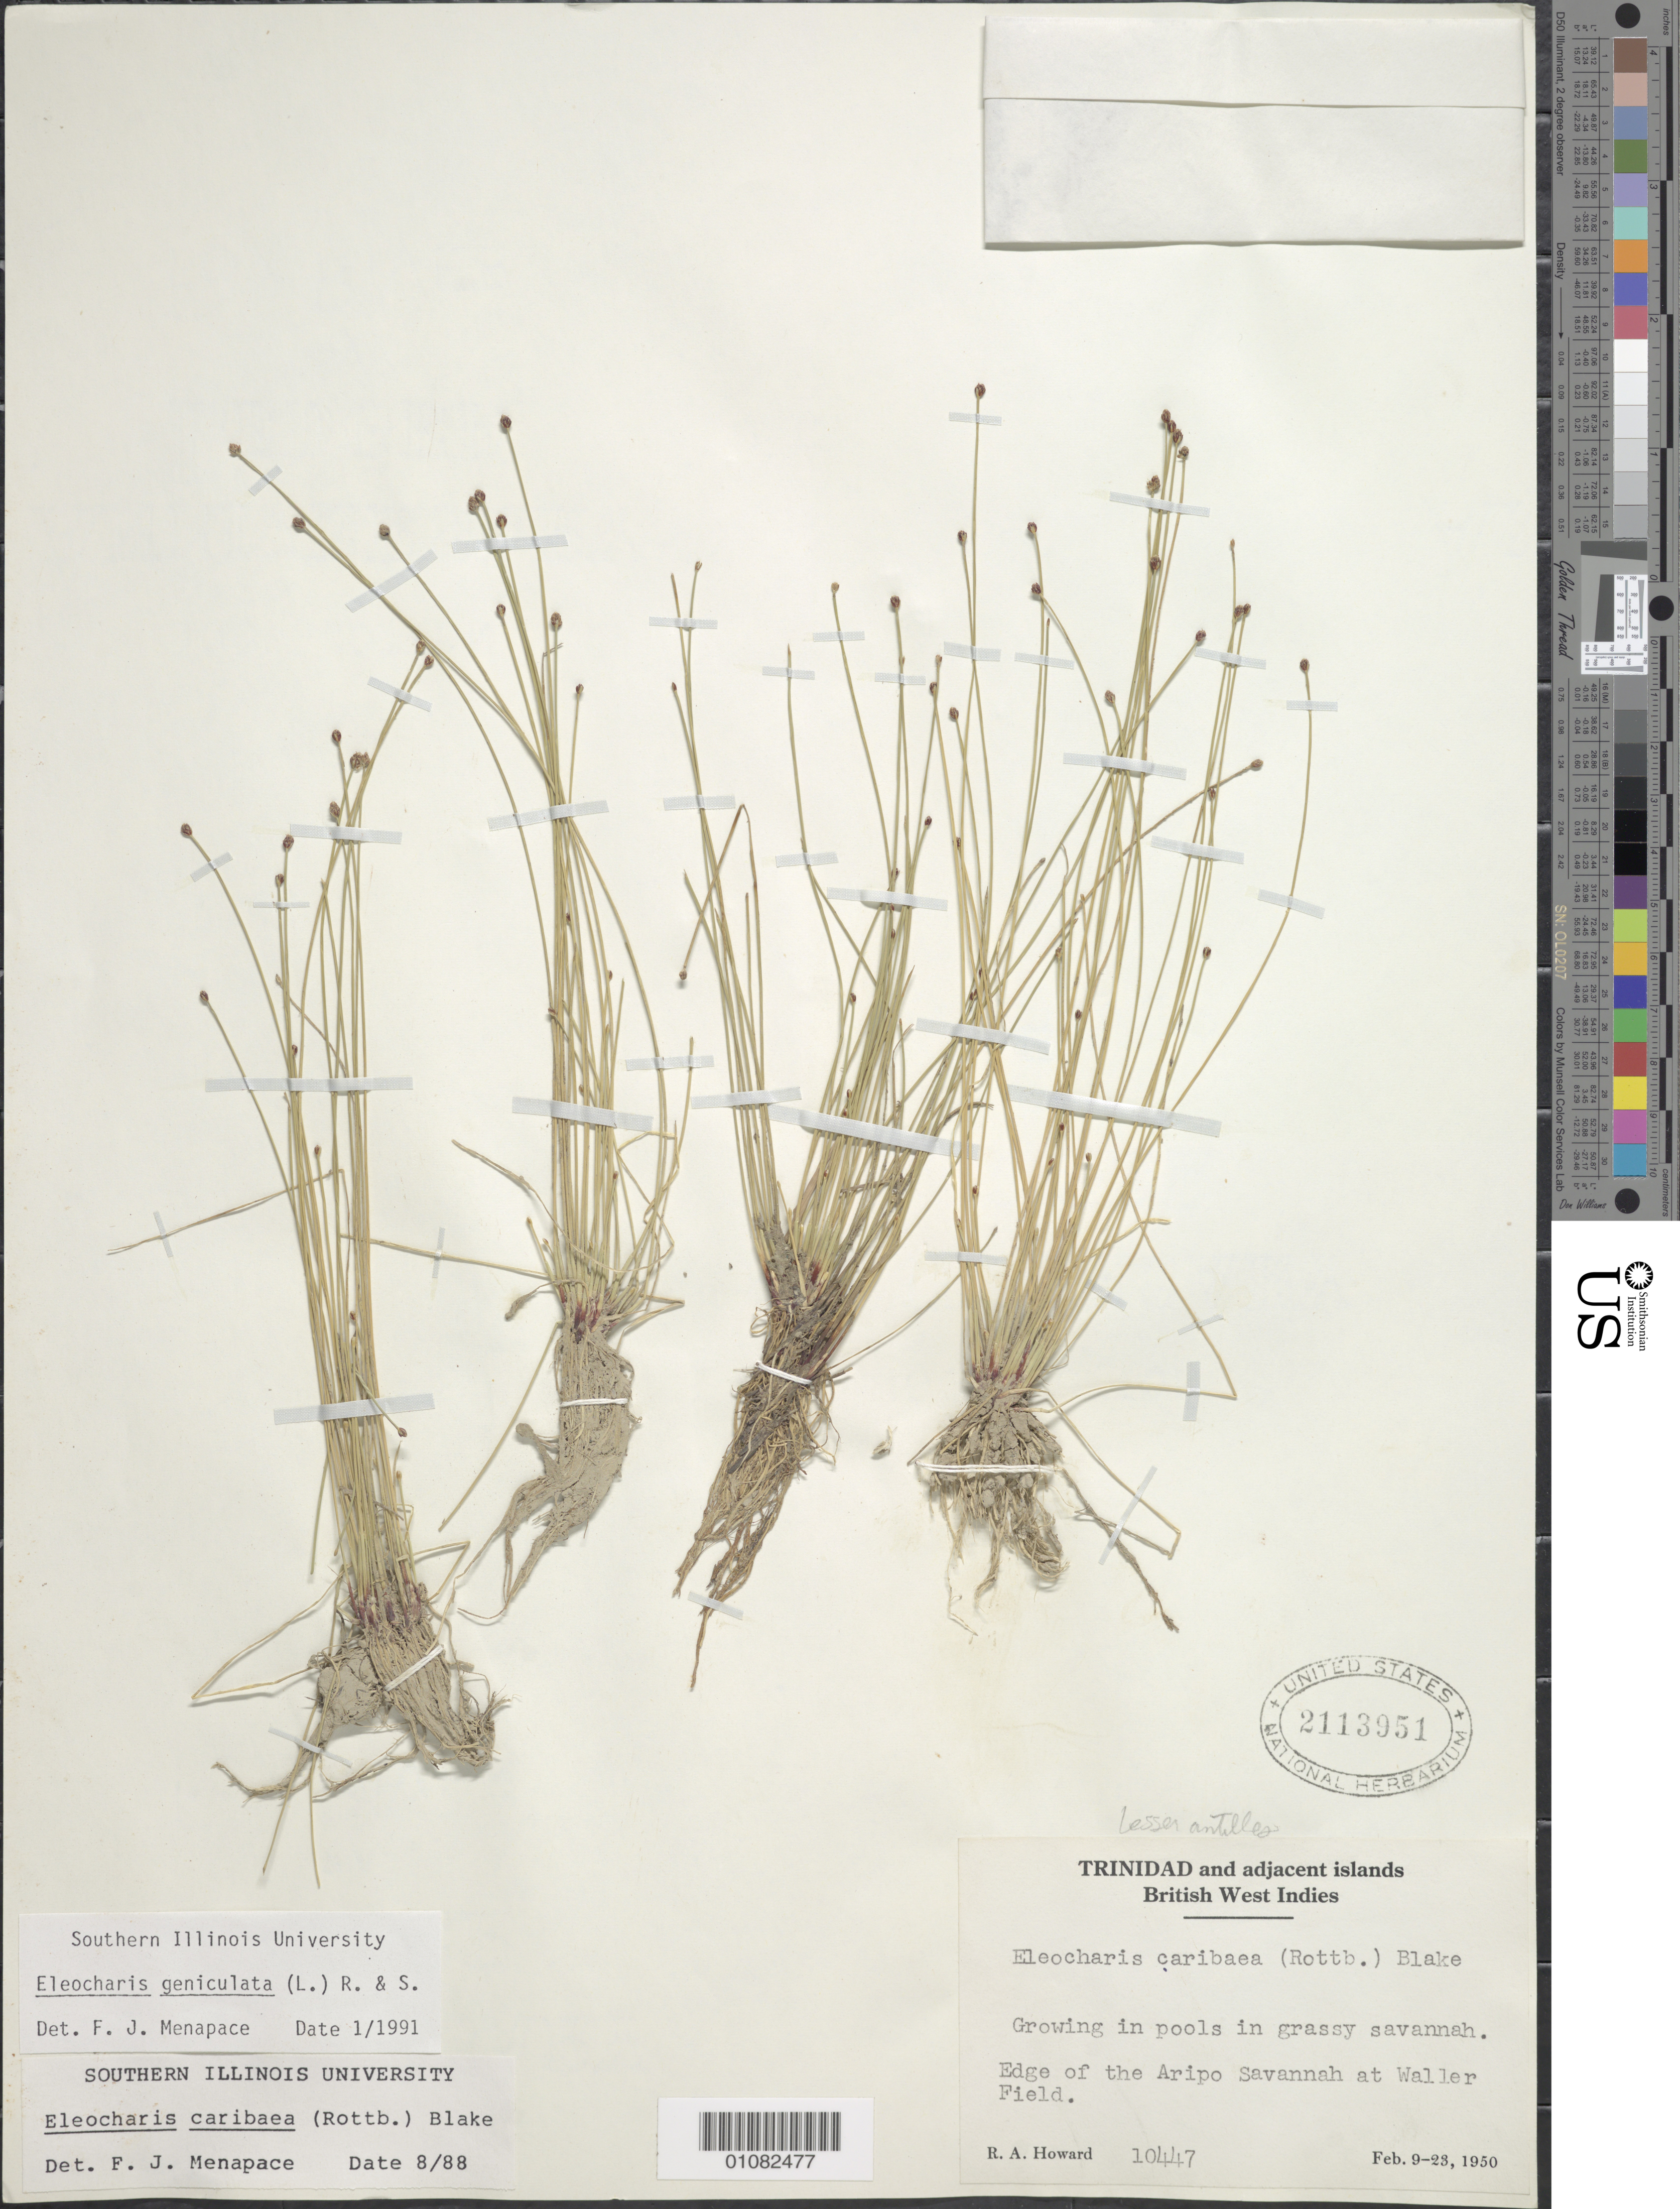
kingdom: Plantae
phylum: Tracheophyta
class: Liliopsida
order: Poales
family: Cyperaceae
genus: Eleocharis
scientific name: Eleocharis geniculata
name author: (L.) Roem. & Schult.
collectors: R. A. Howard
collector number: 10447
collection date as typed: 09 Feb 1950 to 23 Feb 1950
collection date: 1950-02-09/1950-02-23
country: Trinidad and Tobago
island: Trinidad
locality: Edge of the Aripo Savannah at Waller Field.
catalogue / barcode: US 2113951